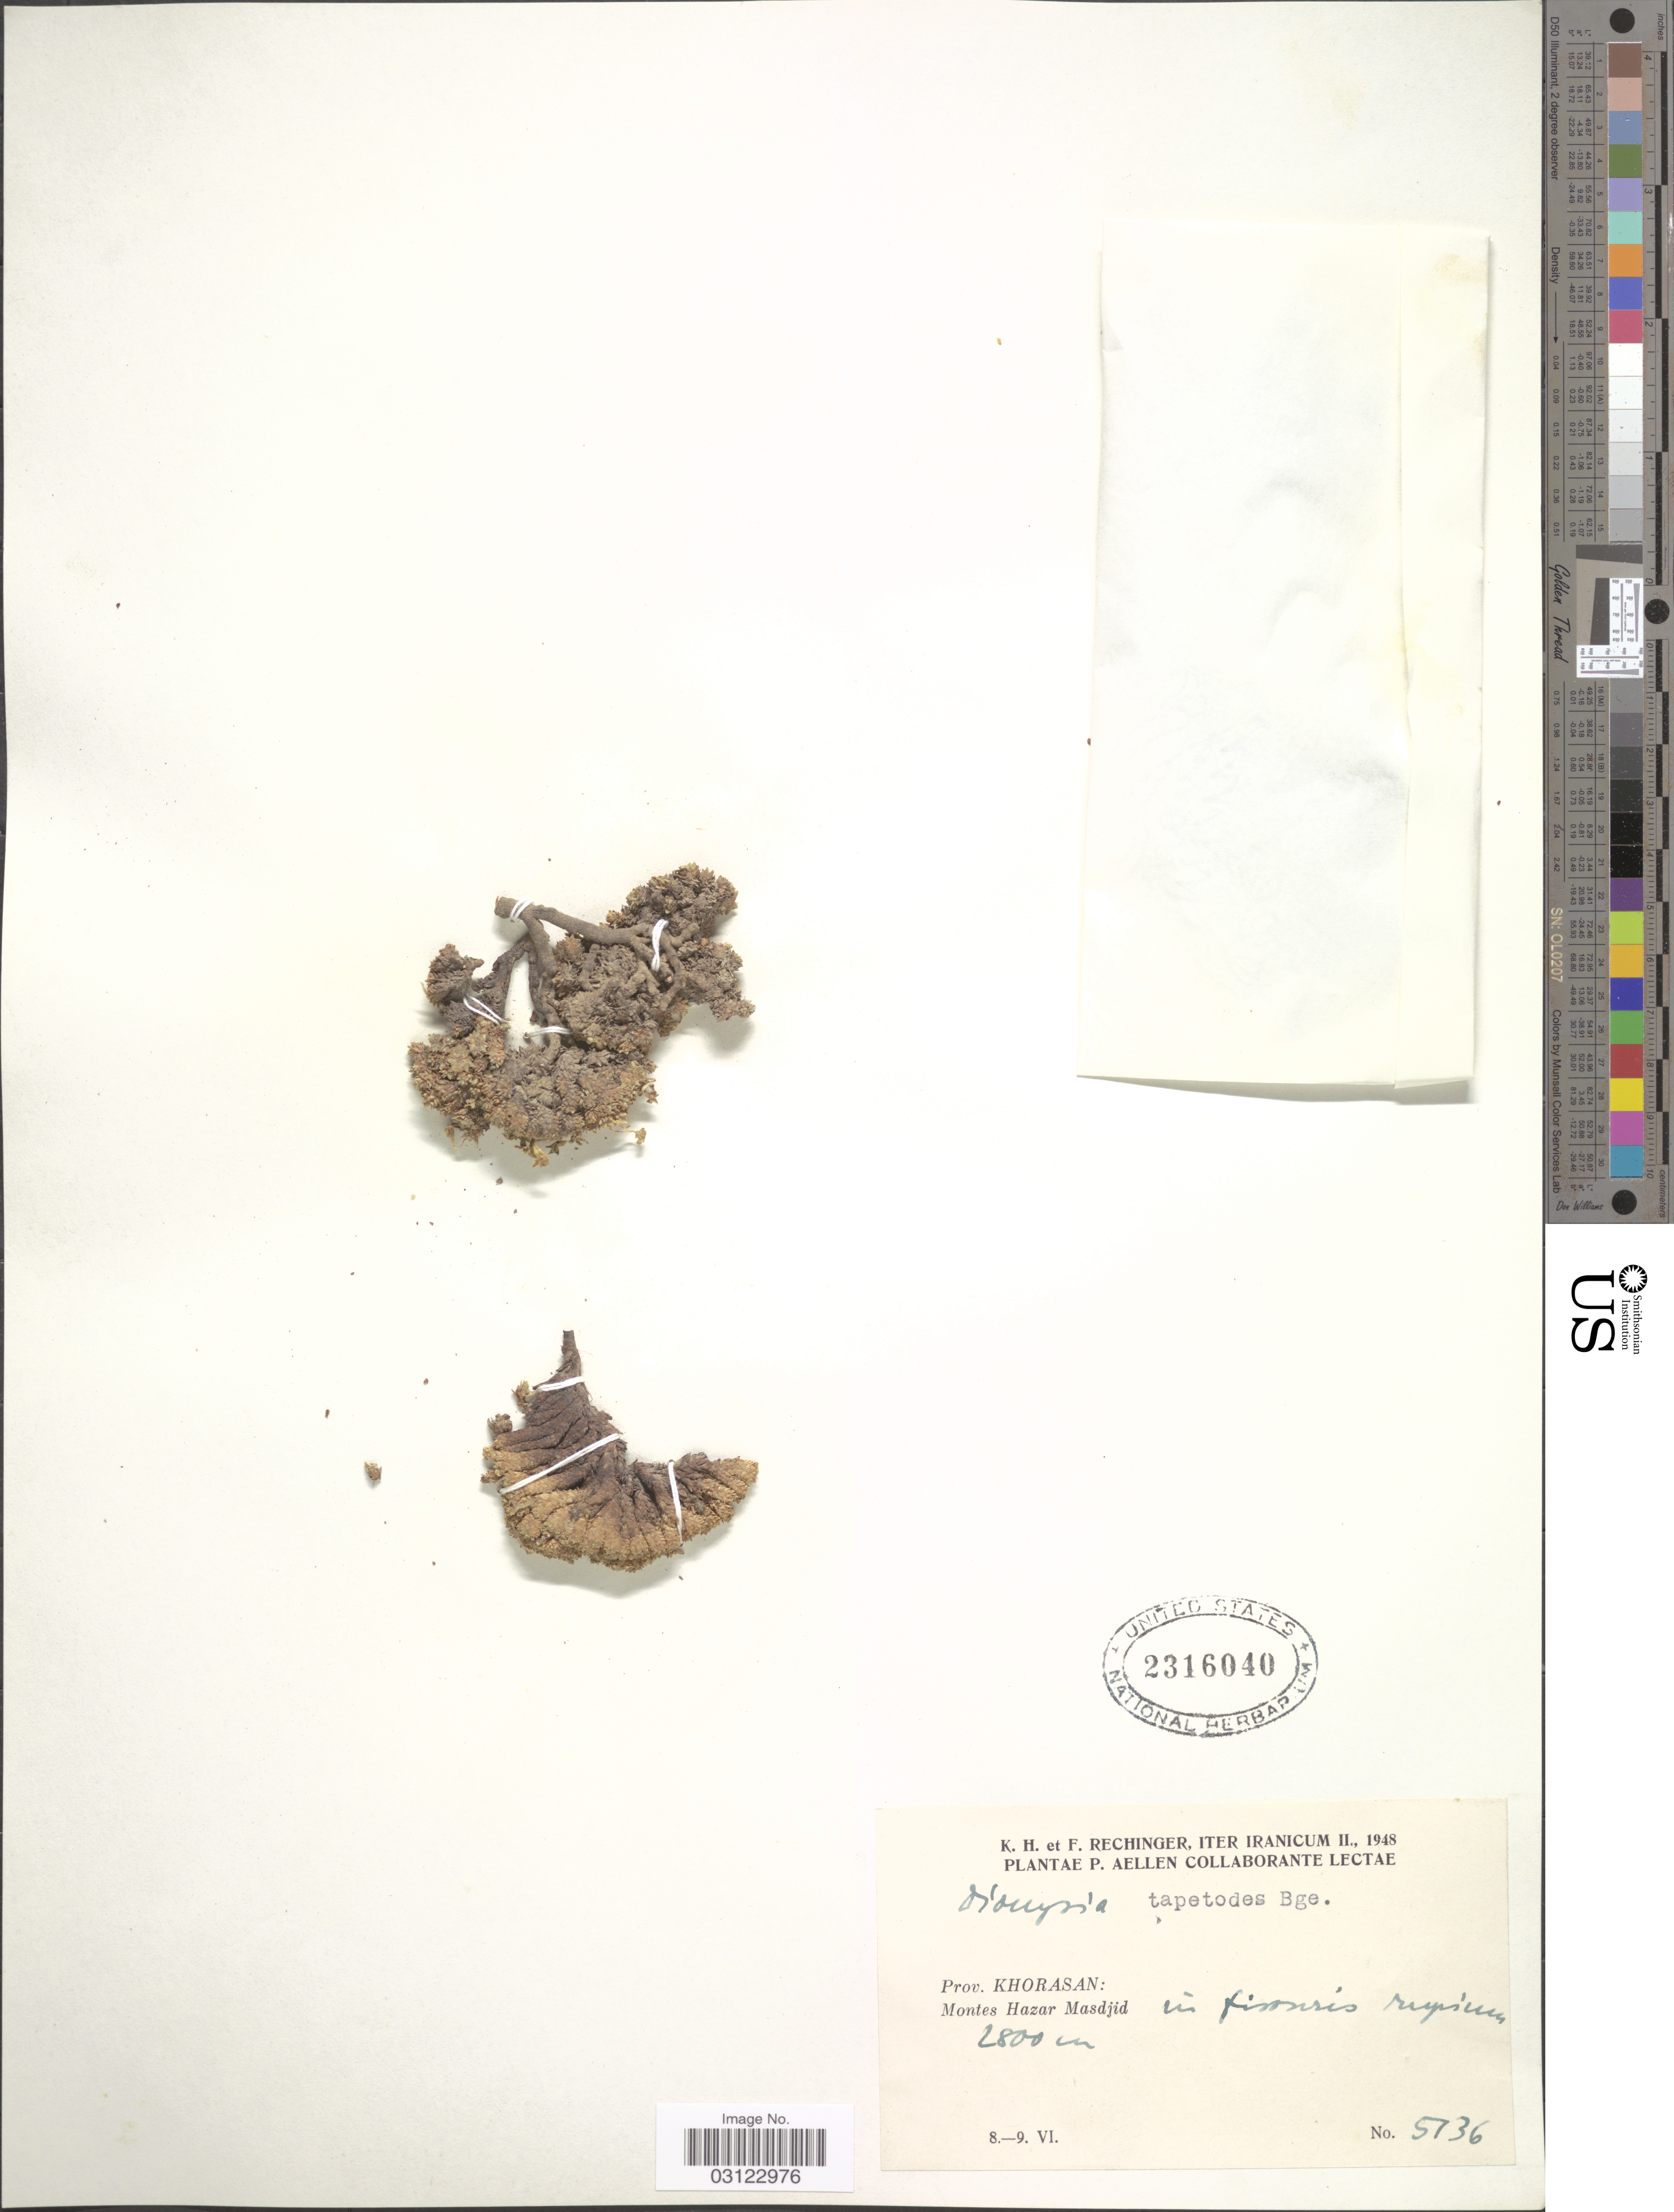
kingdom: Plantae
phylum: Tracheophyta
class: Magnoliopsida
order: Ericales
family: Primulaceae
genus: Dionysia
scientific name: Dionysia tapetodes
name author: Bunge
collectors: K. H. Rechinger & F. Rechinger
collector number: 5136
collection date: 1948-06-08/1948-06-09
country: Iran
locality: Prov. Khorasan: Montes Hazar Masdjid.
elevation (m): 2800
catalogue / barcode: US 2316040